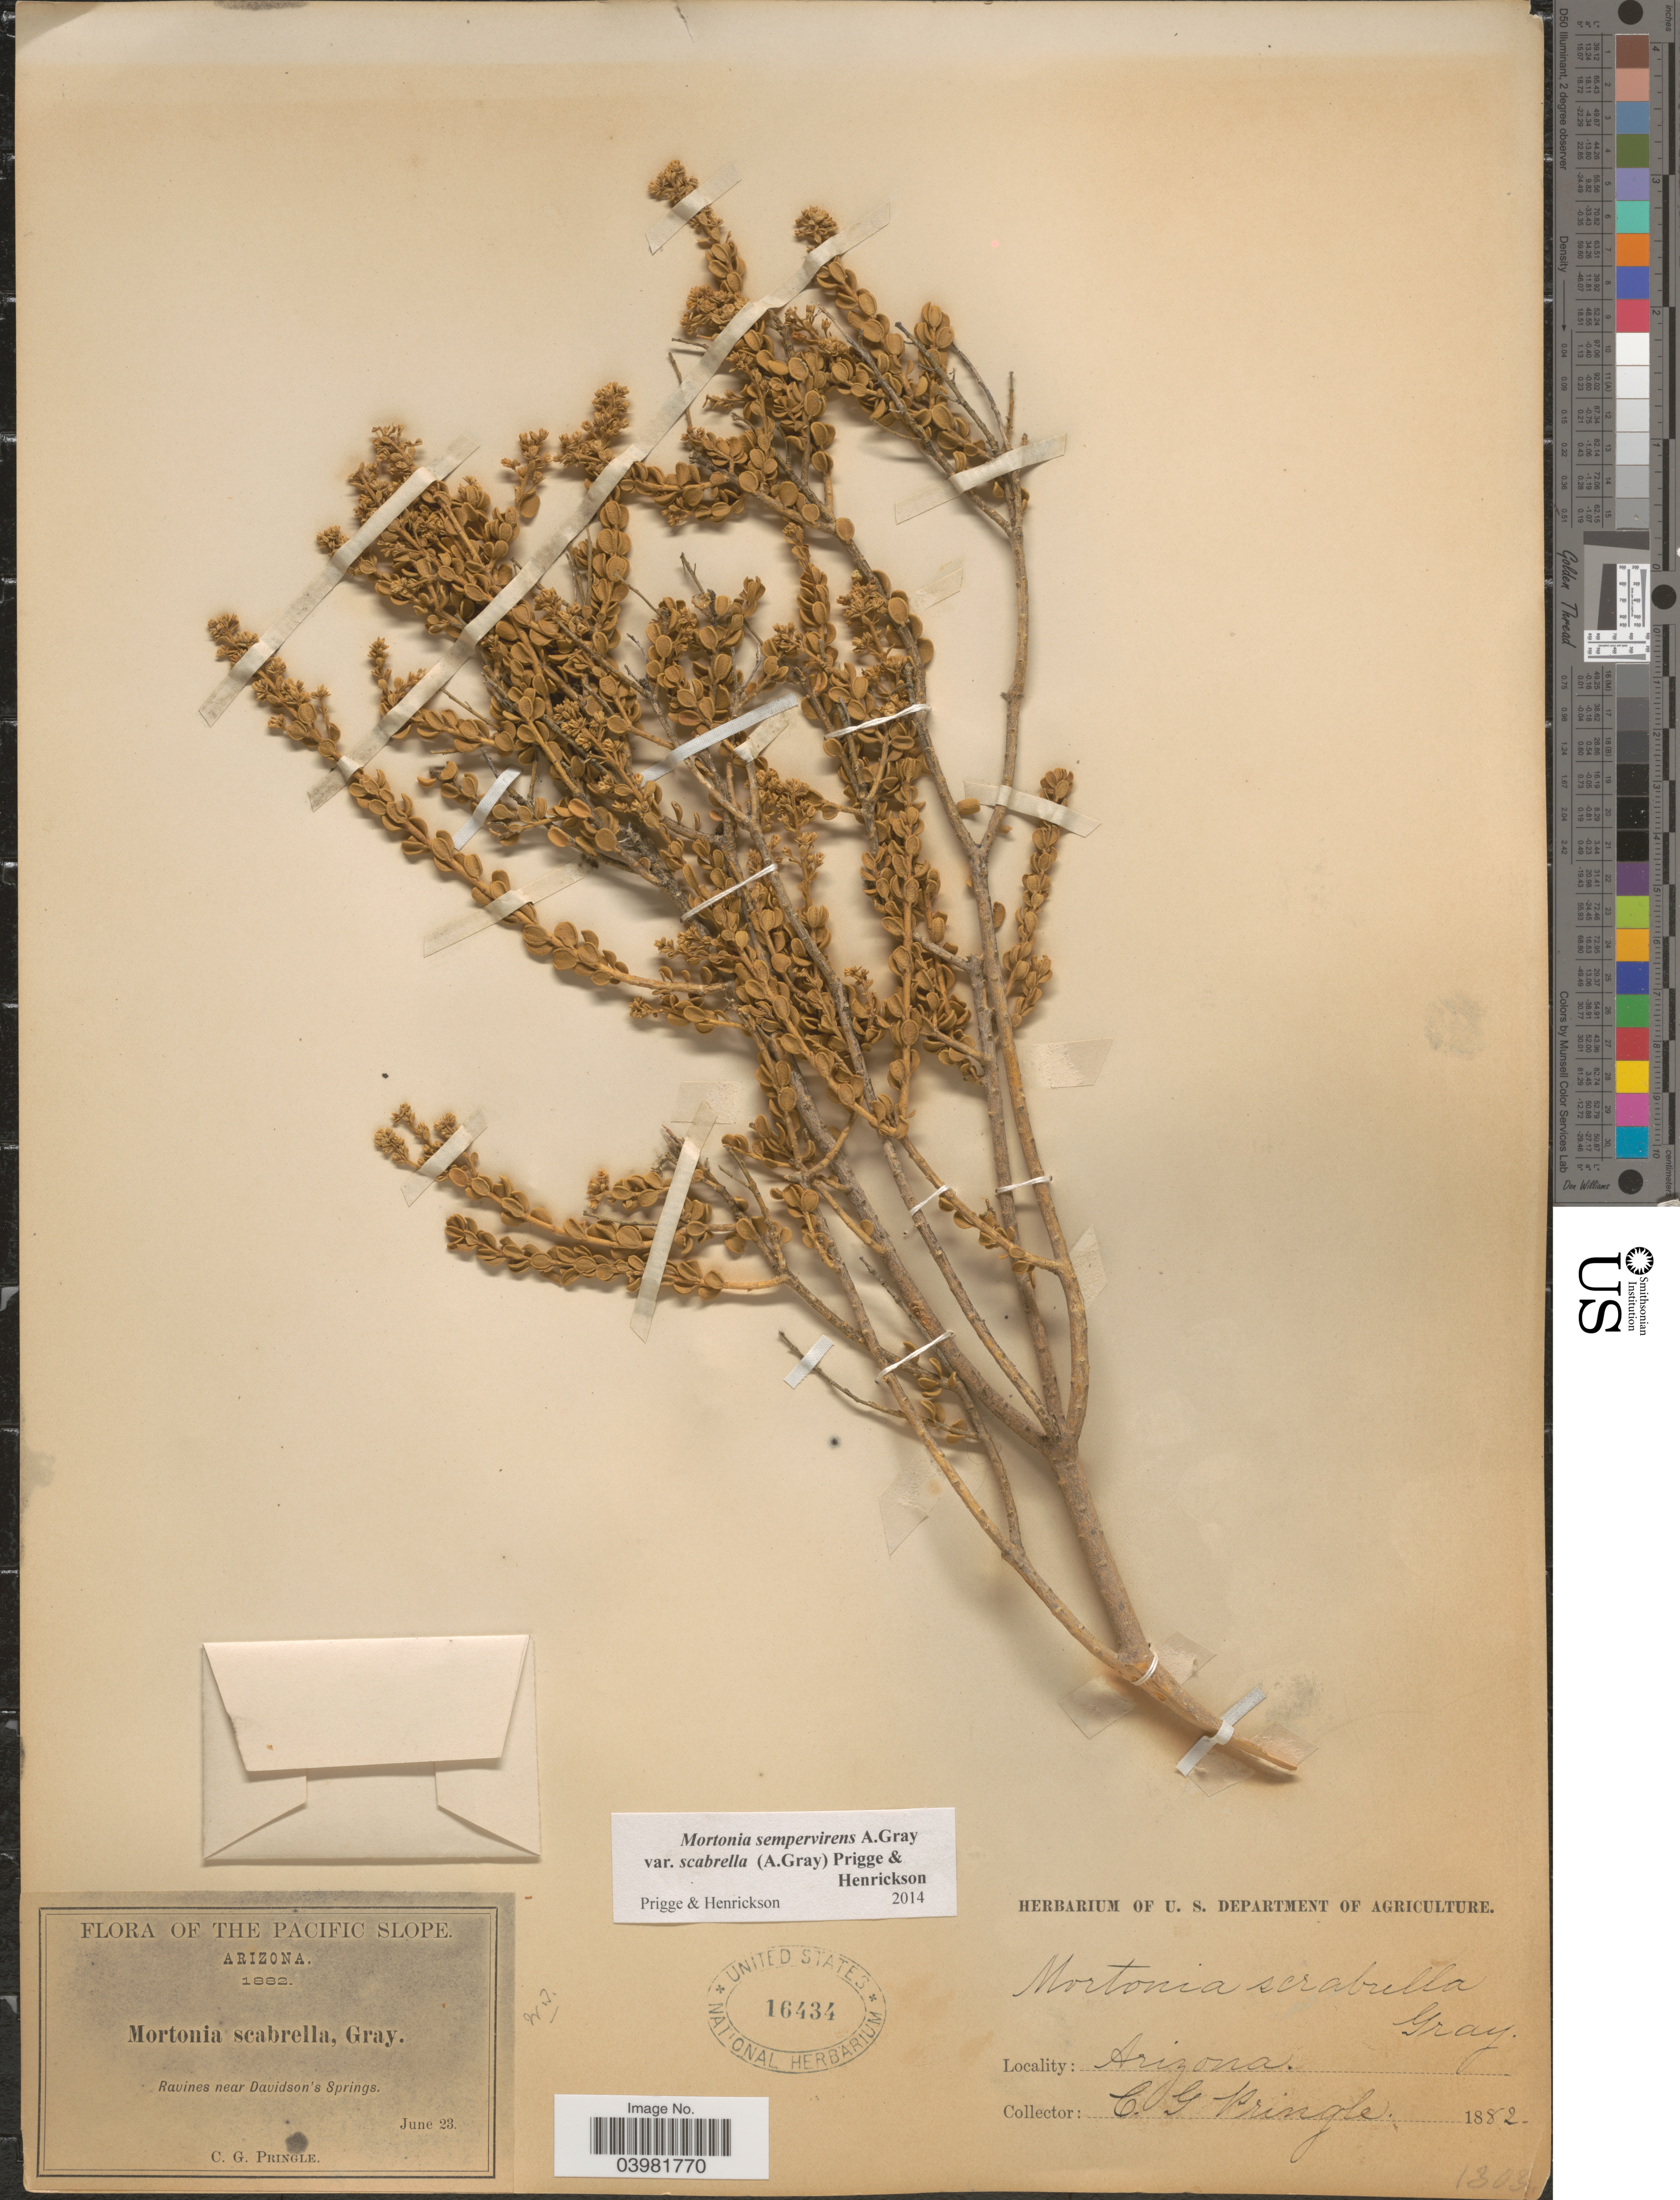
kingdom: Plantae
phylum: Tracheophyta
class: Magnoliopsida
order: Celastrales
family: Celastraceae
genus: Mortonia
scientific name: Mortonia scabrella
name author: A. Gray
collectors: C. G. Pringle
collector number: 1303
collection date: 1882-06-23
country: United States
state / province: Arizona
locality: The Pacific Slope. Ravines near Davidson's Springs.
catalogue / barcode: US 16434